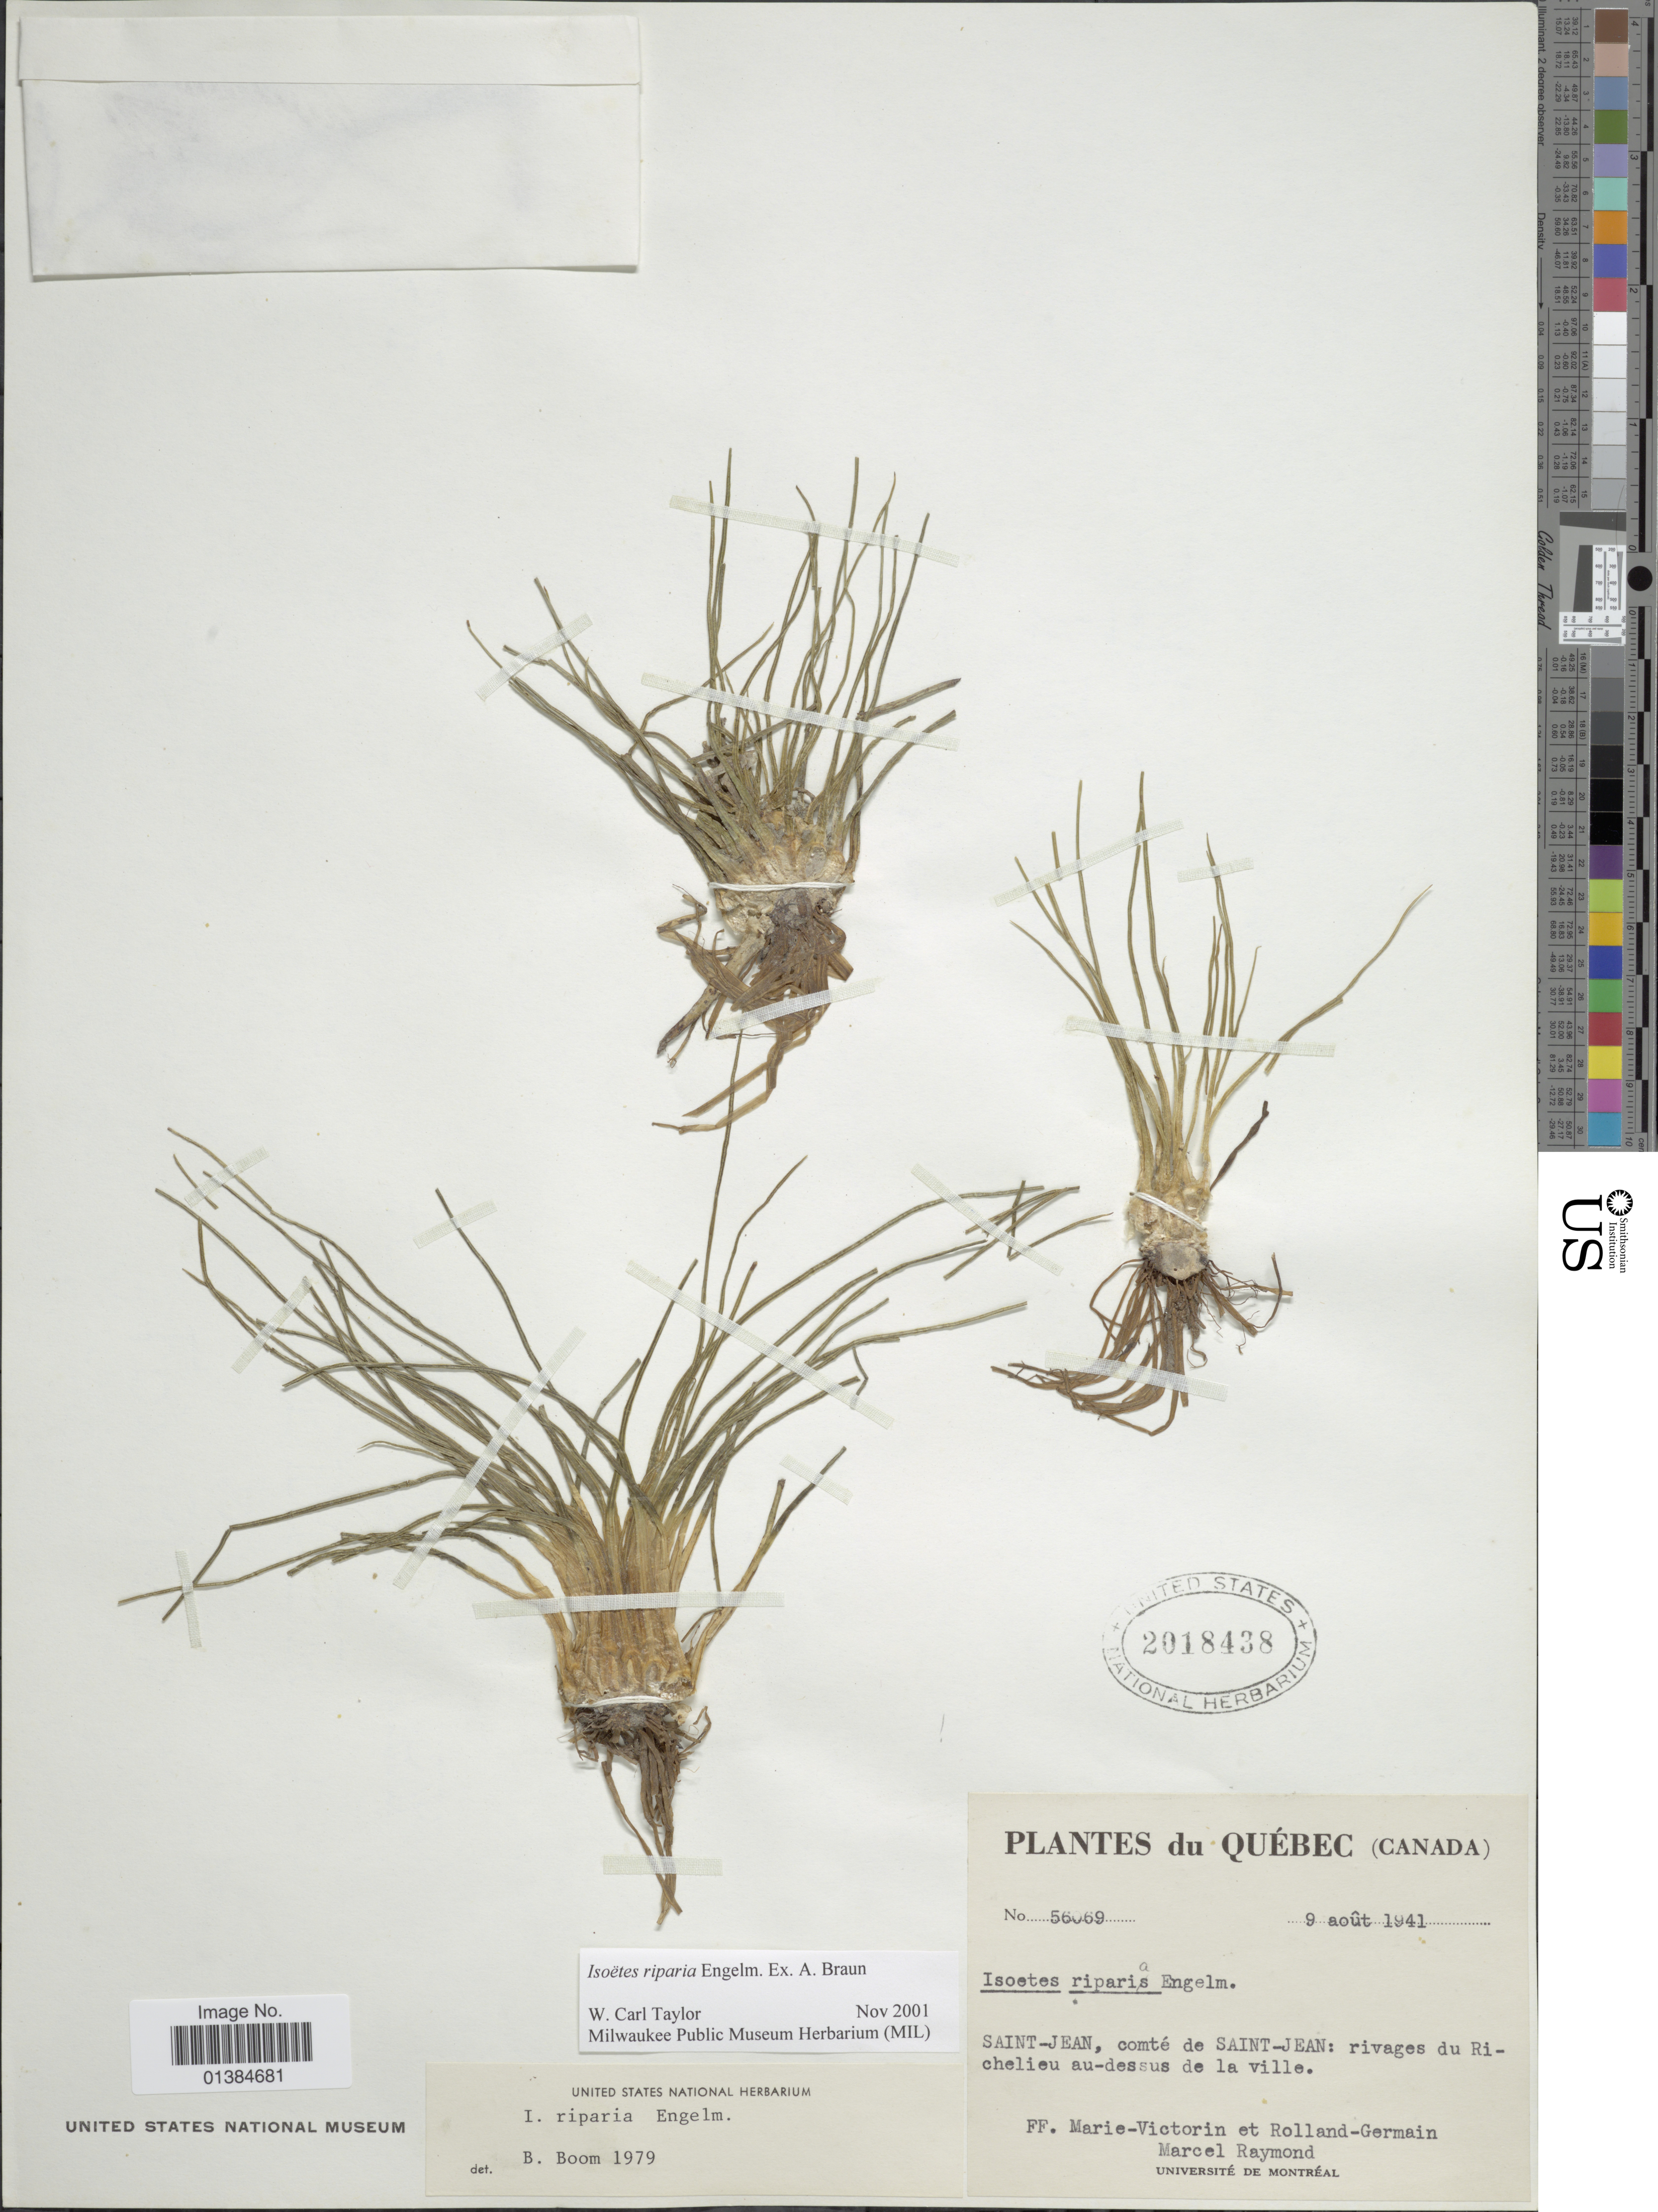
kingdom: Plantae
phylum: Tracheophyta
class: Lycopodiopsida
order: Isoetales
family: Isoetaceae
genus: Isoetes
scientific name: Isoetes riparia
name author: Engelm. ex A. Braun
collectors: Fr. Marie-Victorin, Rolland-Germain & M. Raymond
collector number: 56069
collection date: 1941-08-09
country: Canada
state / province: Quebec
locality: Saint-Jean, comté de Saint-Jean: rivages du Richelieu au-dessus de la ville.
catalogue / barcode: US 2018438